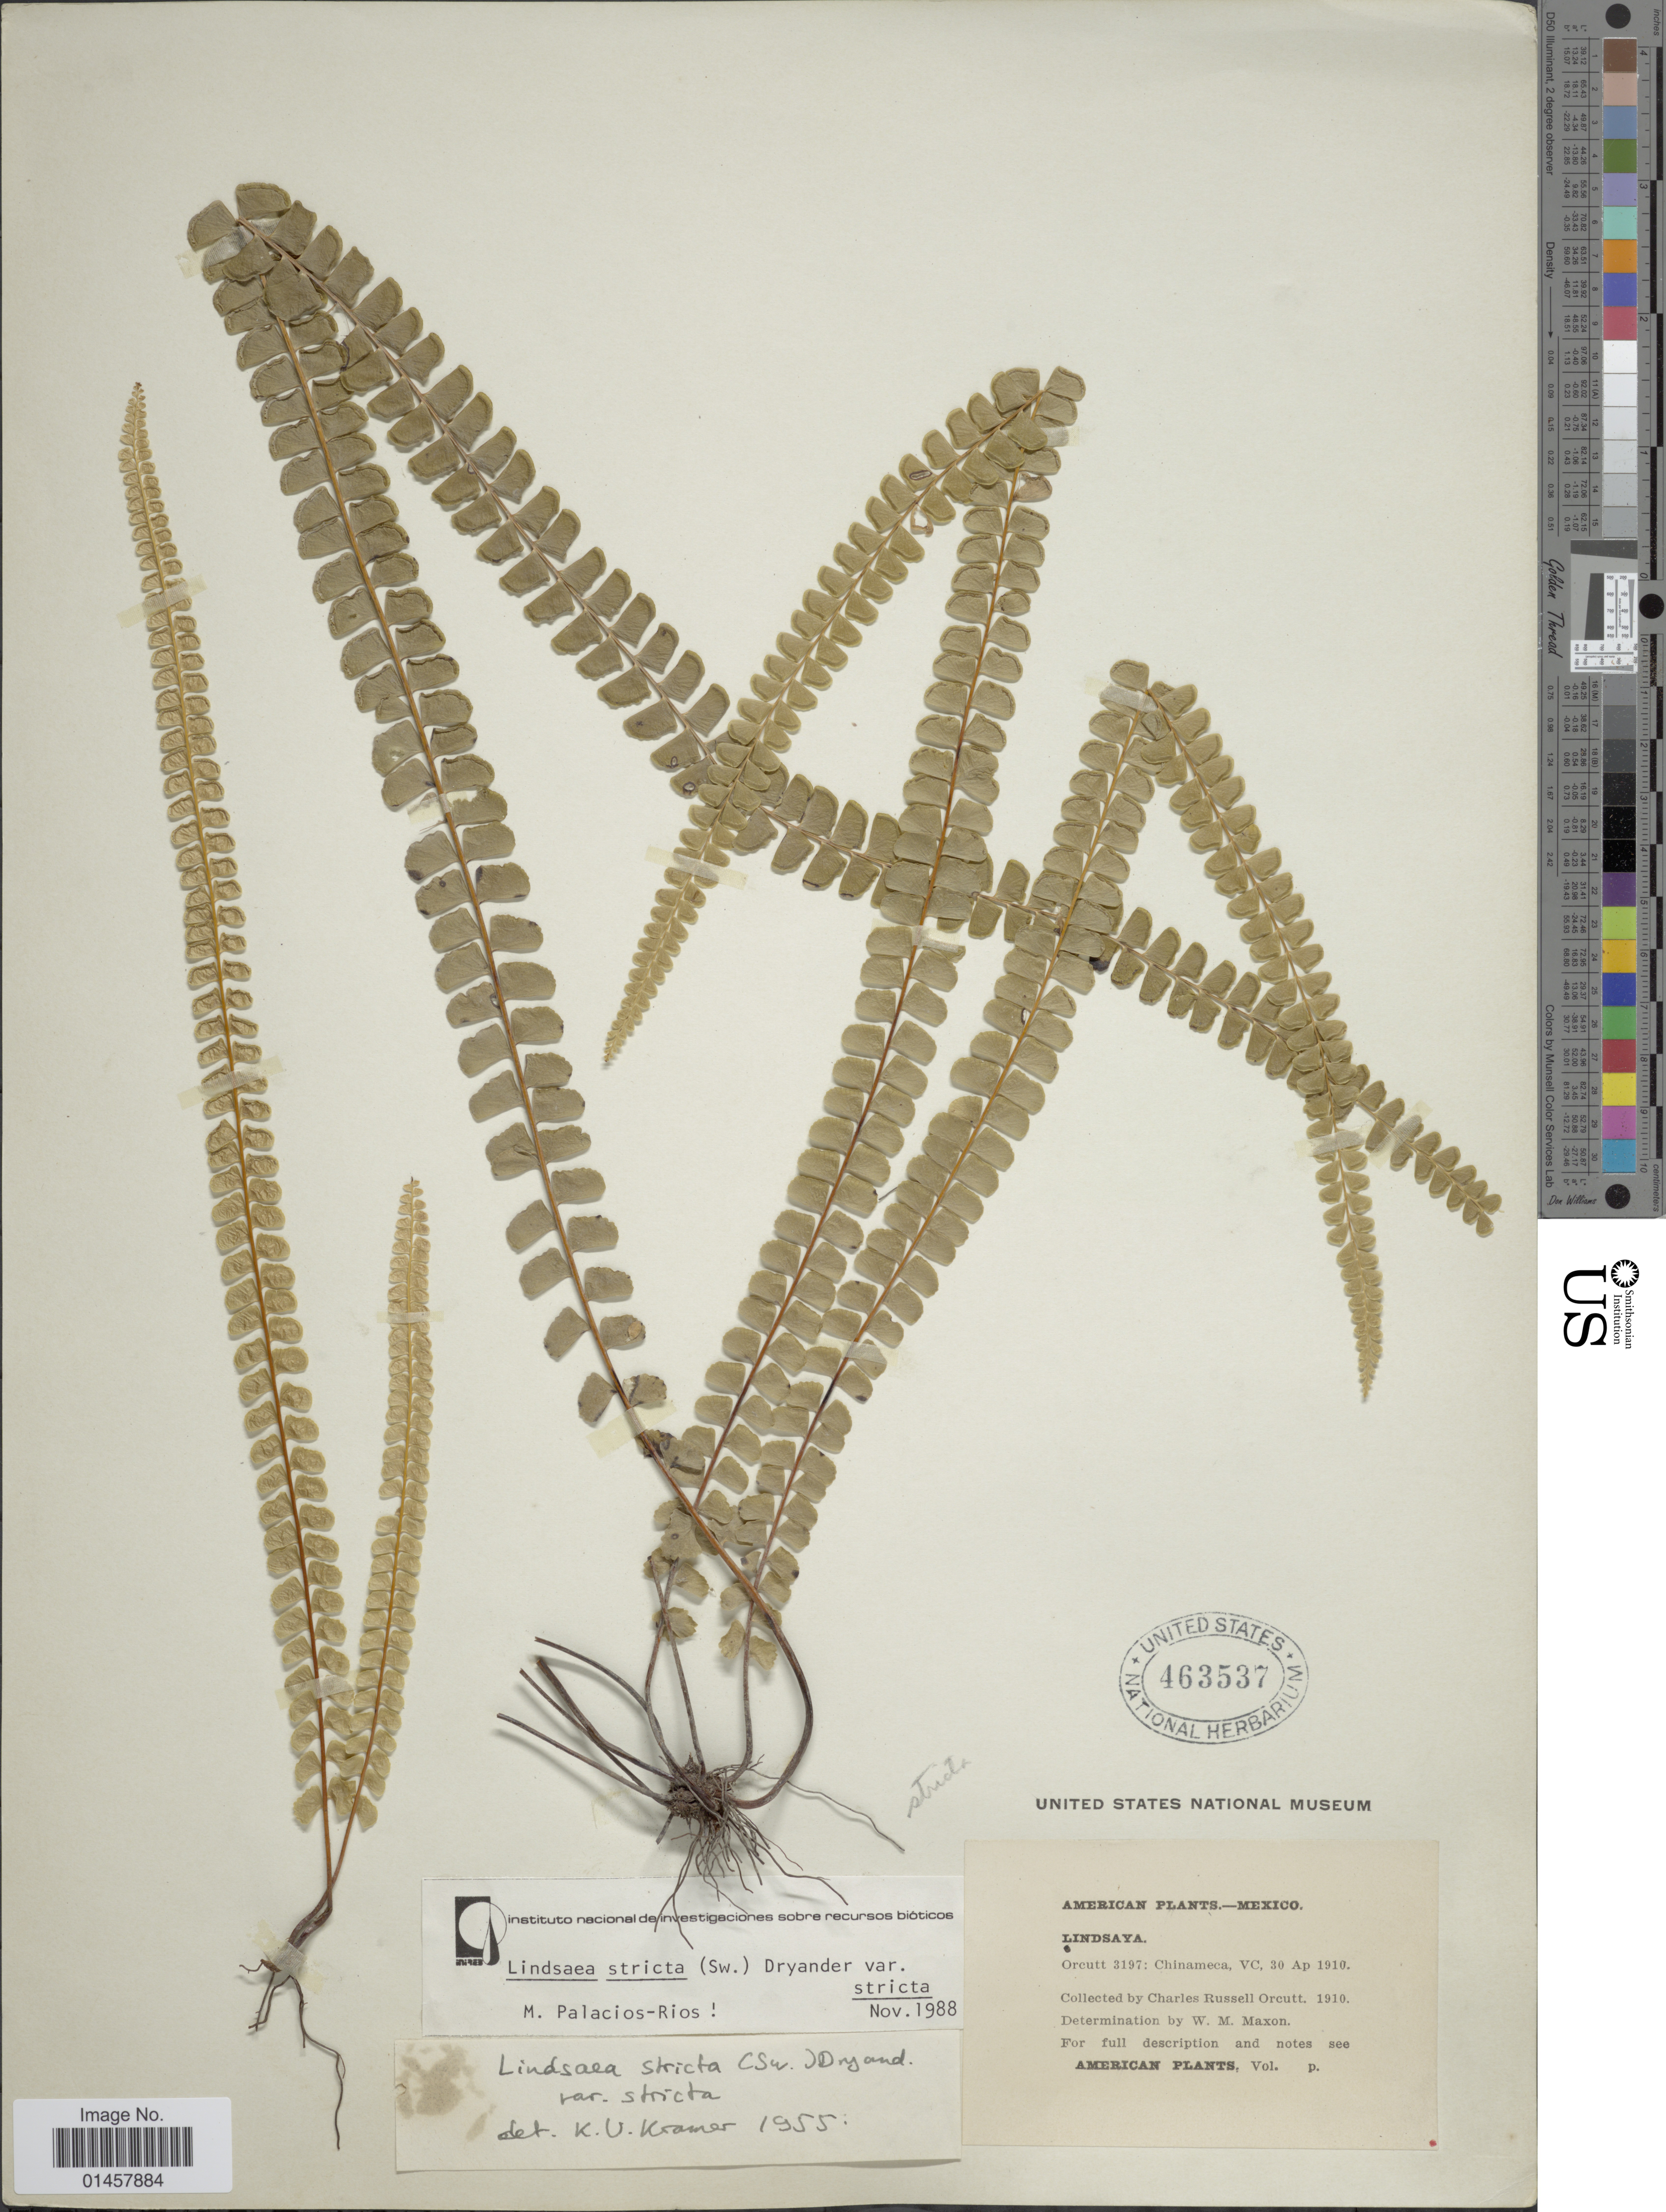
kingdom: Plantae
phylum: Tracheophyta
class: Polypodiopsida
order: Polypodiales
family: Lindsaeaceae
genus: Lindsaea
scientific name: Lindsaea stricta f. stricta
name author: (Sw.) Dryand.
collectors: C. R. Orcutt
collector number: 3197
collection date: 1910-04-30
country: Mexico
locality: American plants-Mexico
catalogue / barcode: US 463537